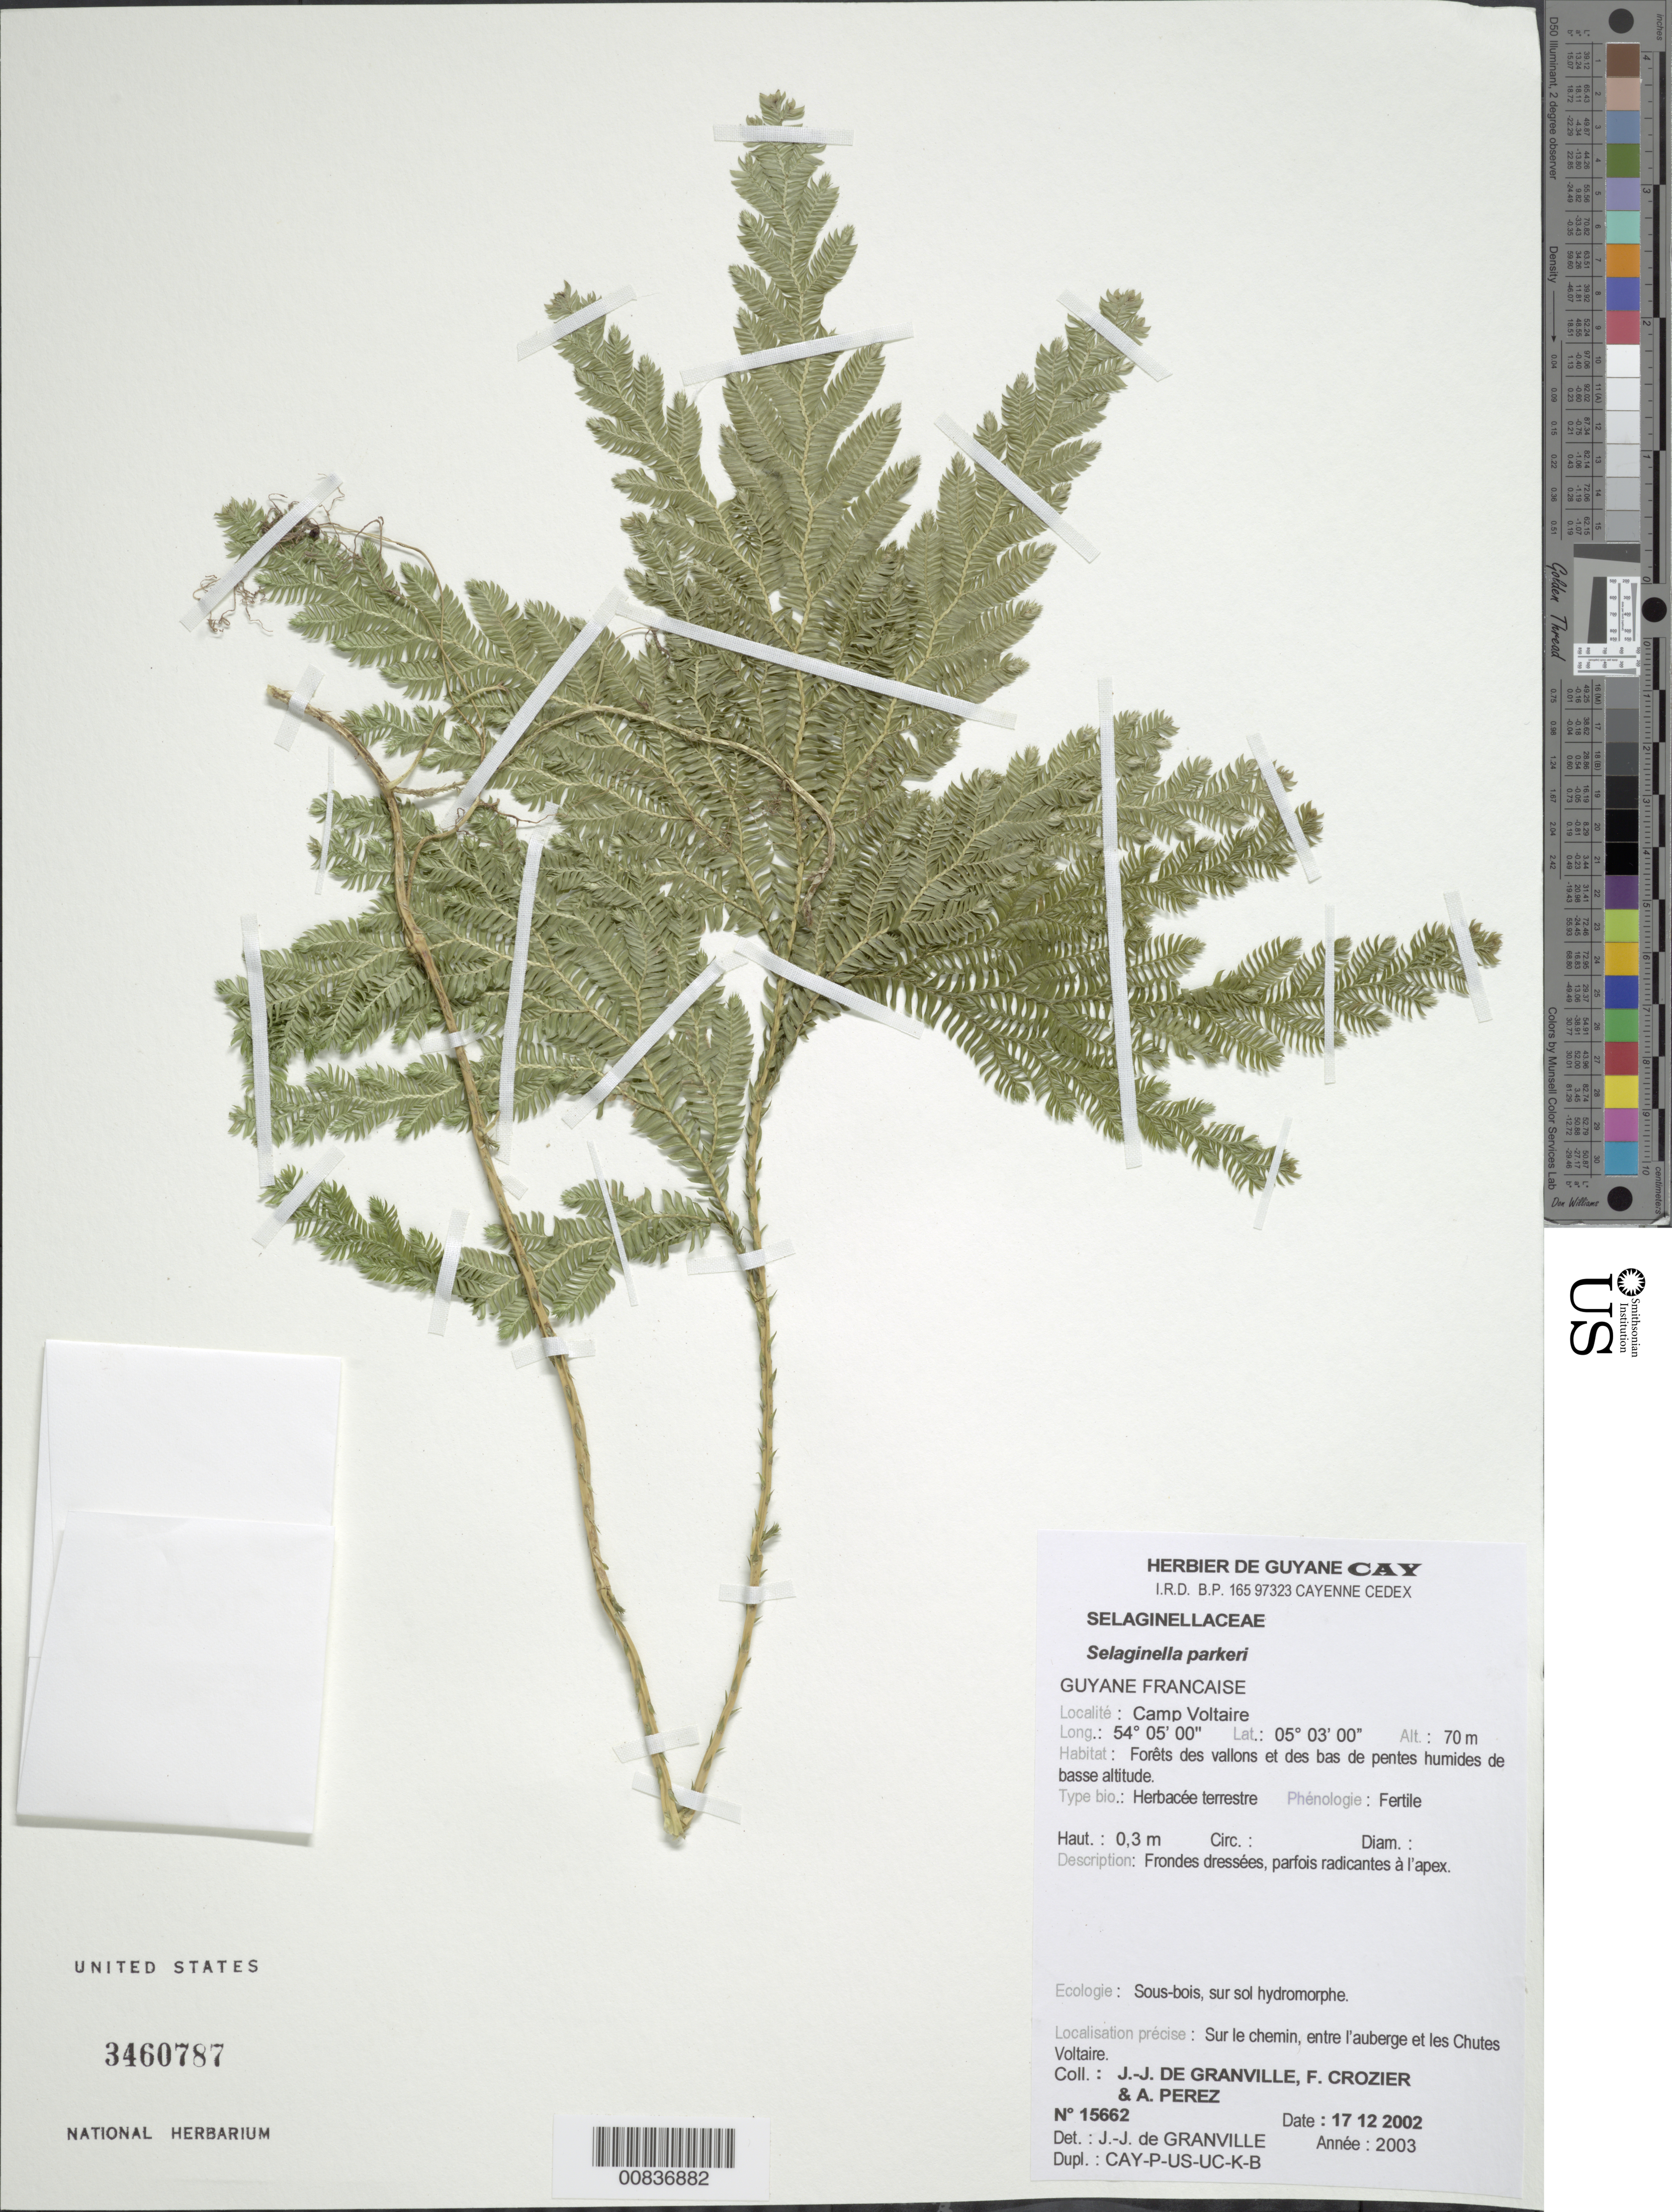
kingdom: Plantae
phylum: Tracheophyta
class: Lycopodiopsida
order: Selaginellales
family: Selaginellaceae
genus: Selaginella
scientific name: Selaginella parkeri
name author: (Hook. & Grev.) Spring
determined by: Granville, J. J. de, (CAY), Institut de Recherche pour le Developpement (IRD) (FRENCH GUIANA)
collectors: J.-J. de Granville, F. Crozier & A. Perez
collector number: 15662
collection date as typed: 17-Dec-02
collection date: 2002-12-17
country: French Guiana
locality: Camp Voltaire, Bassin de la Mana. Sur le chemin, entre l'auberge et les Chutes Voltaire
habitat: Forêts des vallons et des bas de pentes humides de basse altitude. Sous-bois, sur sol hydromorphe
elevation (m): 70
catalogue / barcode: US 3460787